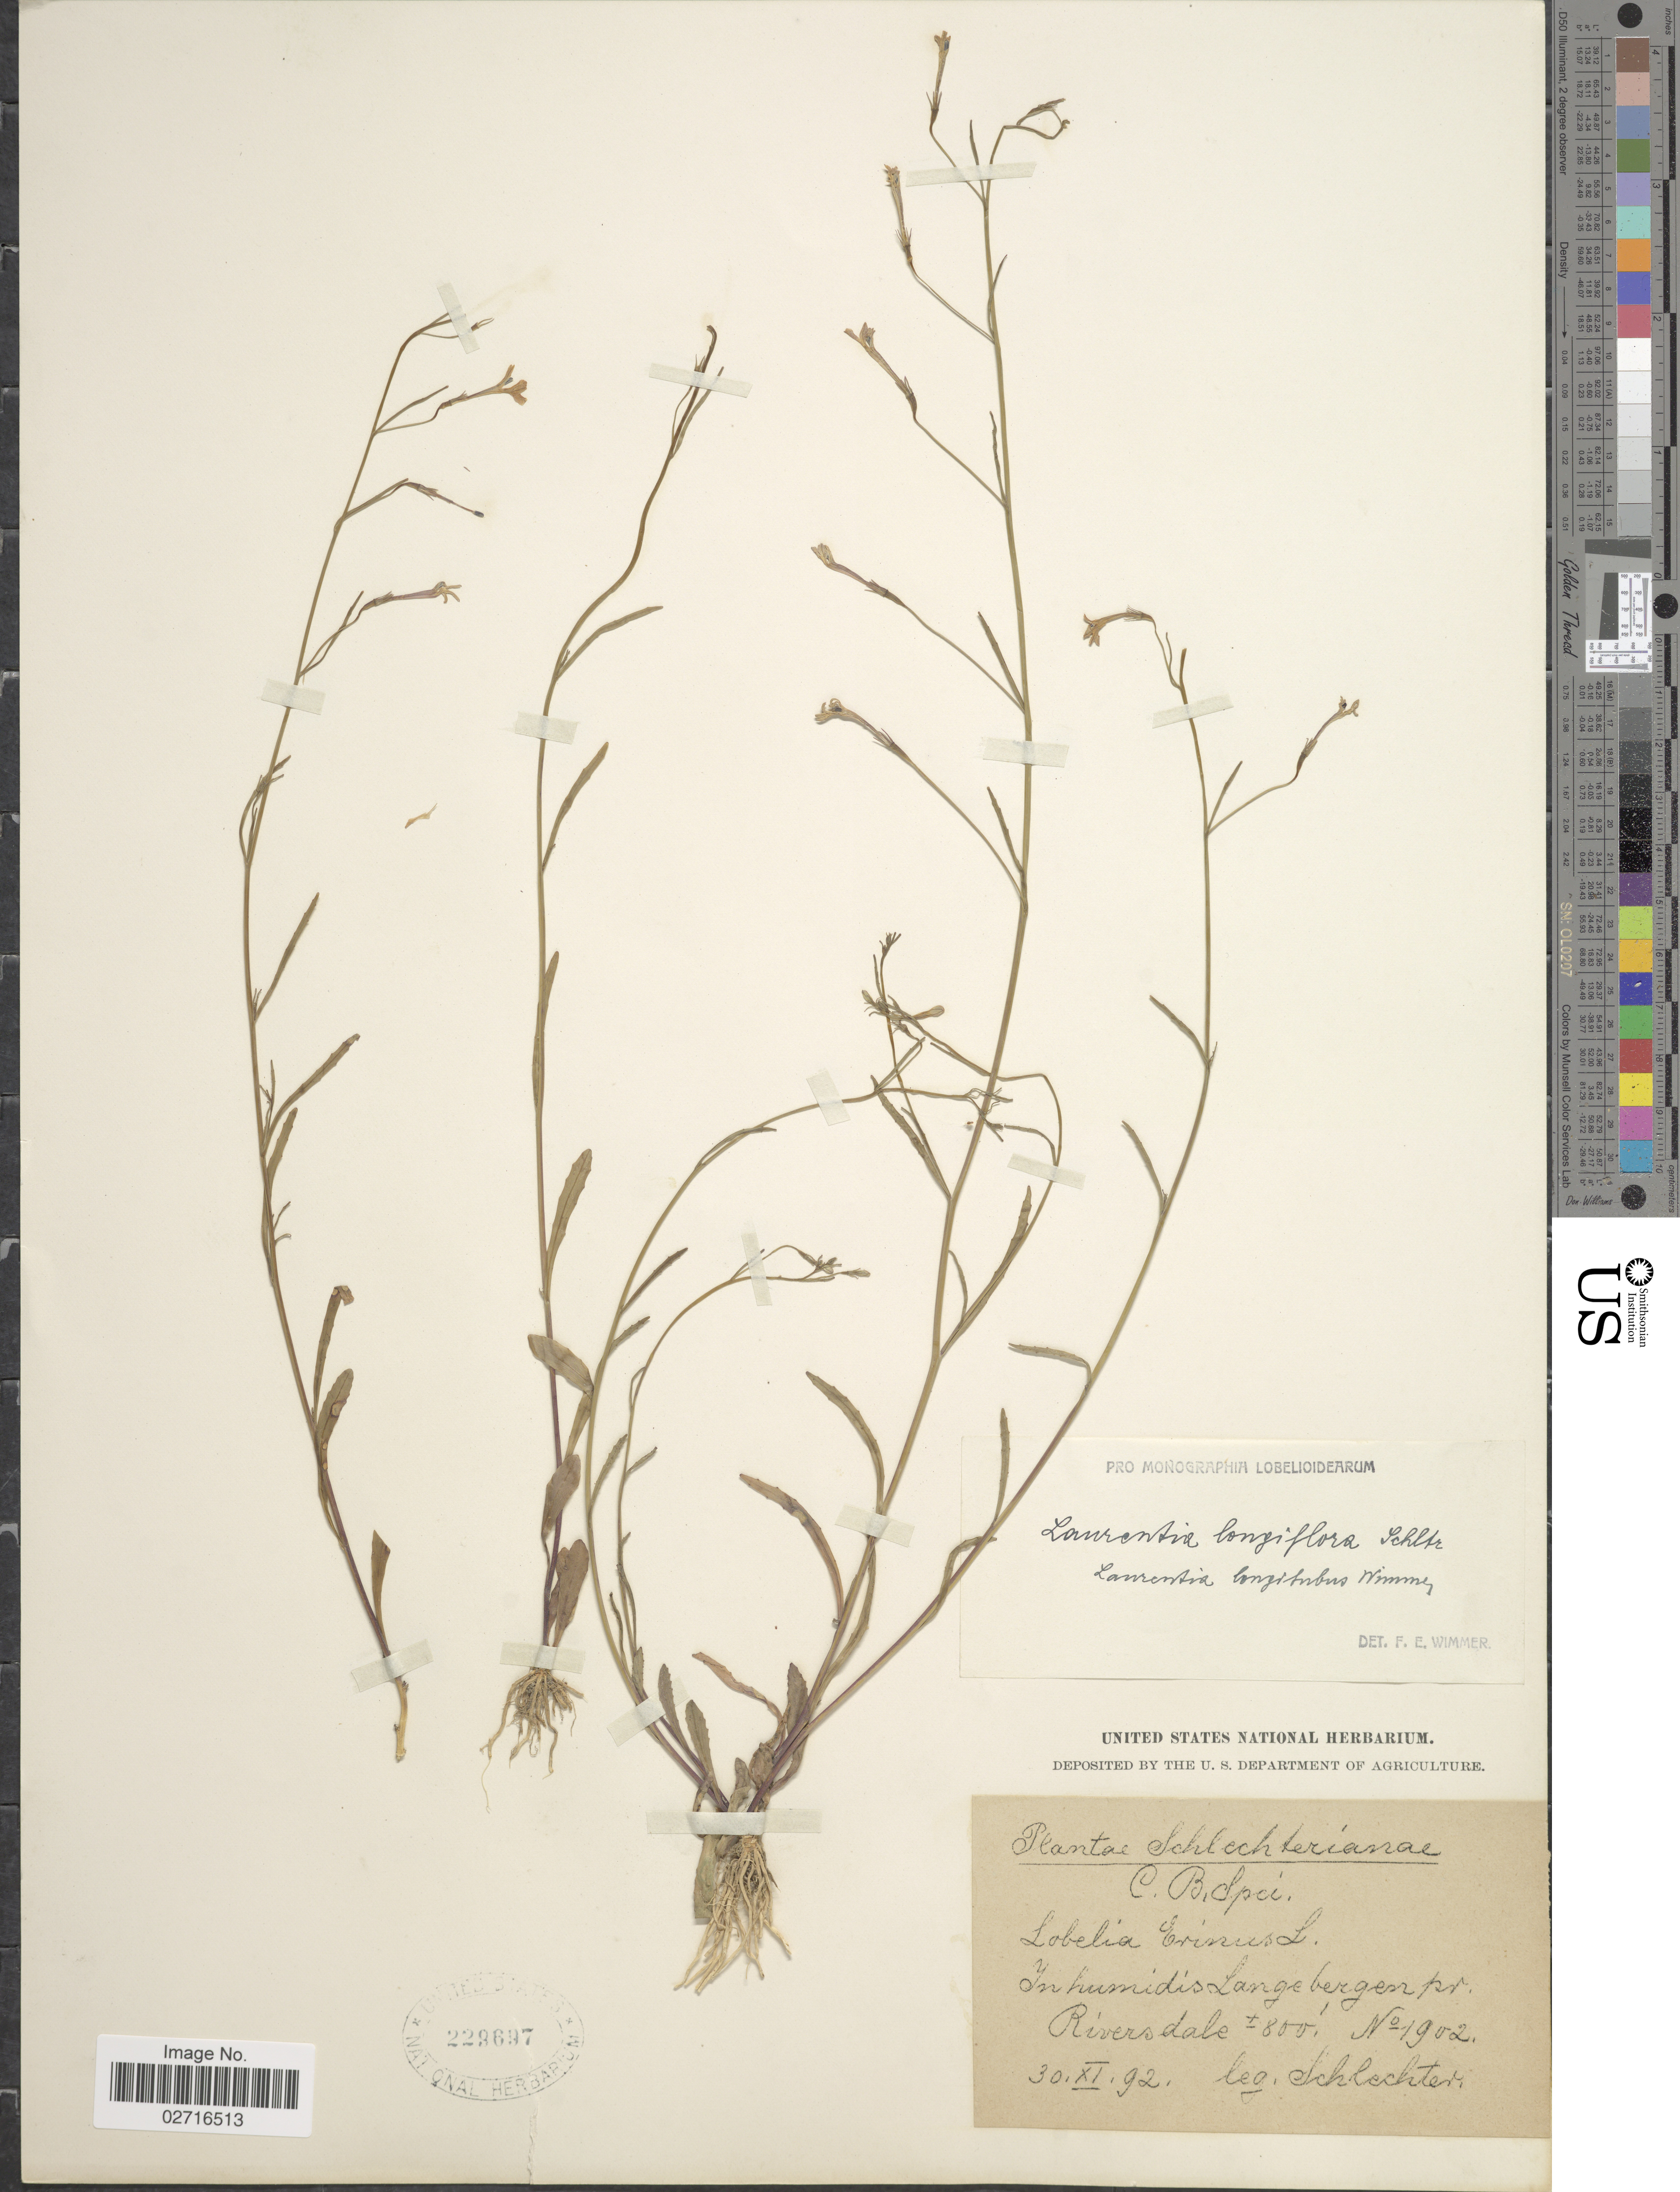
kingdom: Plantae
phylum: Tracheophyta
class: Magnoliopsida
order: Asterales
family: Campanulaceae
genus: Laurentia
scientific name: Laurentia longiflora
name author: Peterm.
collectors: Schlechter, --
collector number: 1902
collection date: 1892-11-30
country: South Africa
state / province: Western Cape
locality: C. B. Spei. In humidis Langebergen pr. Riversdale.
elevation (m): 244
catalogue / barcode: US 229697